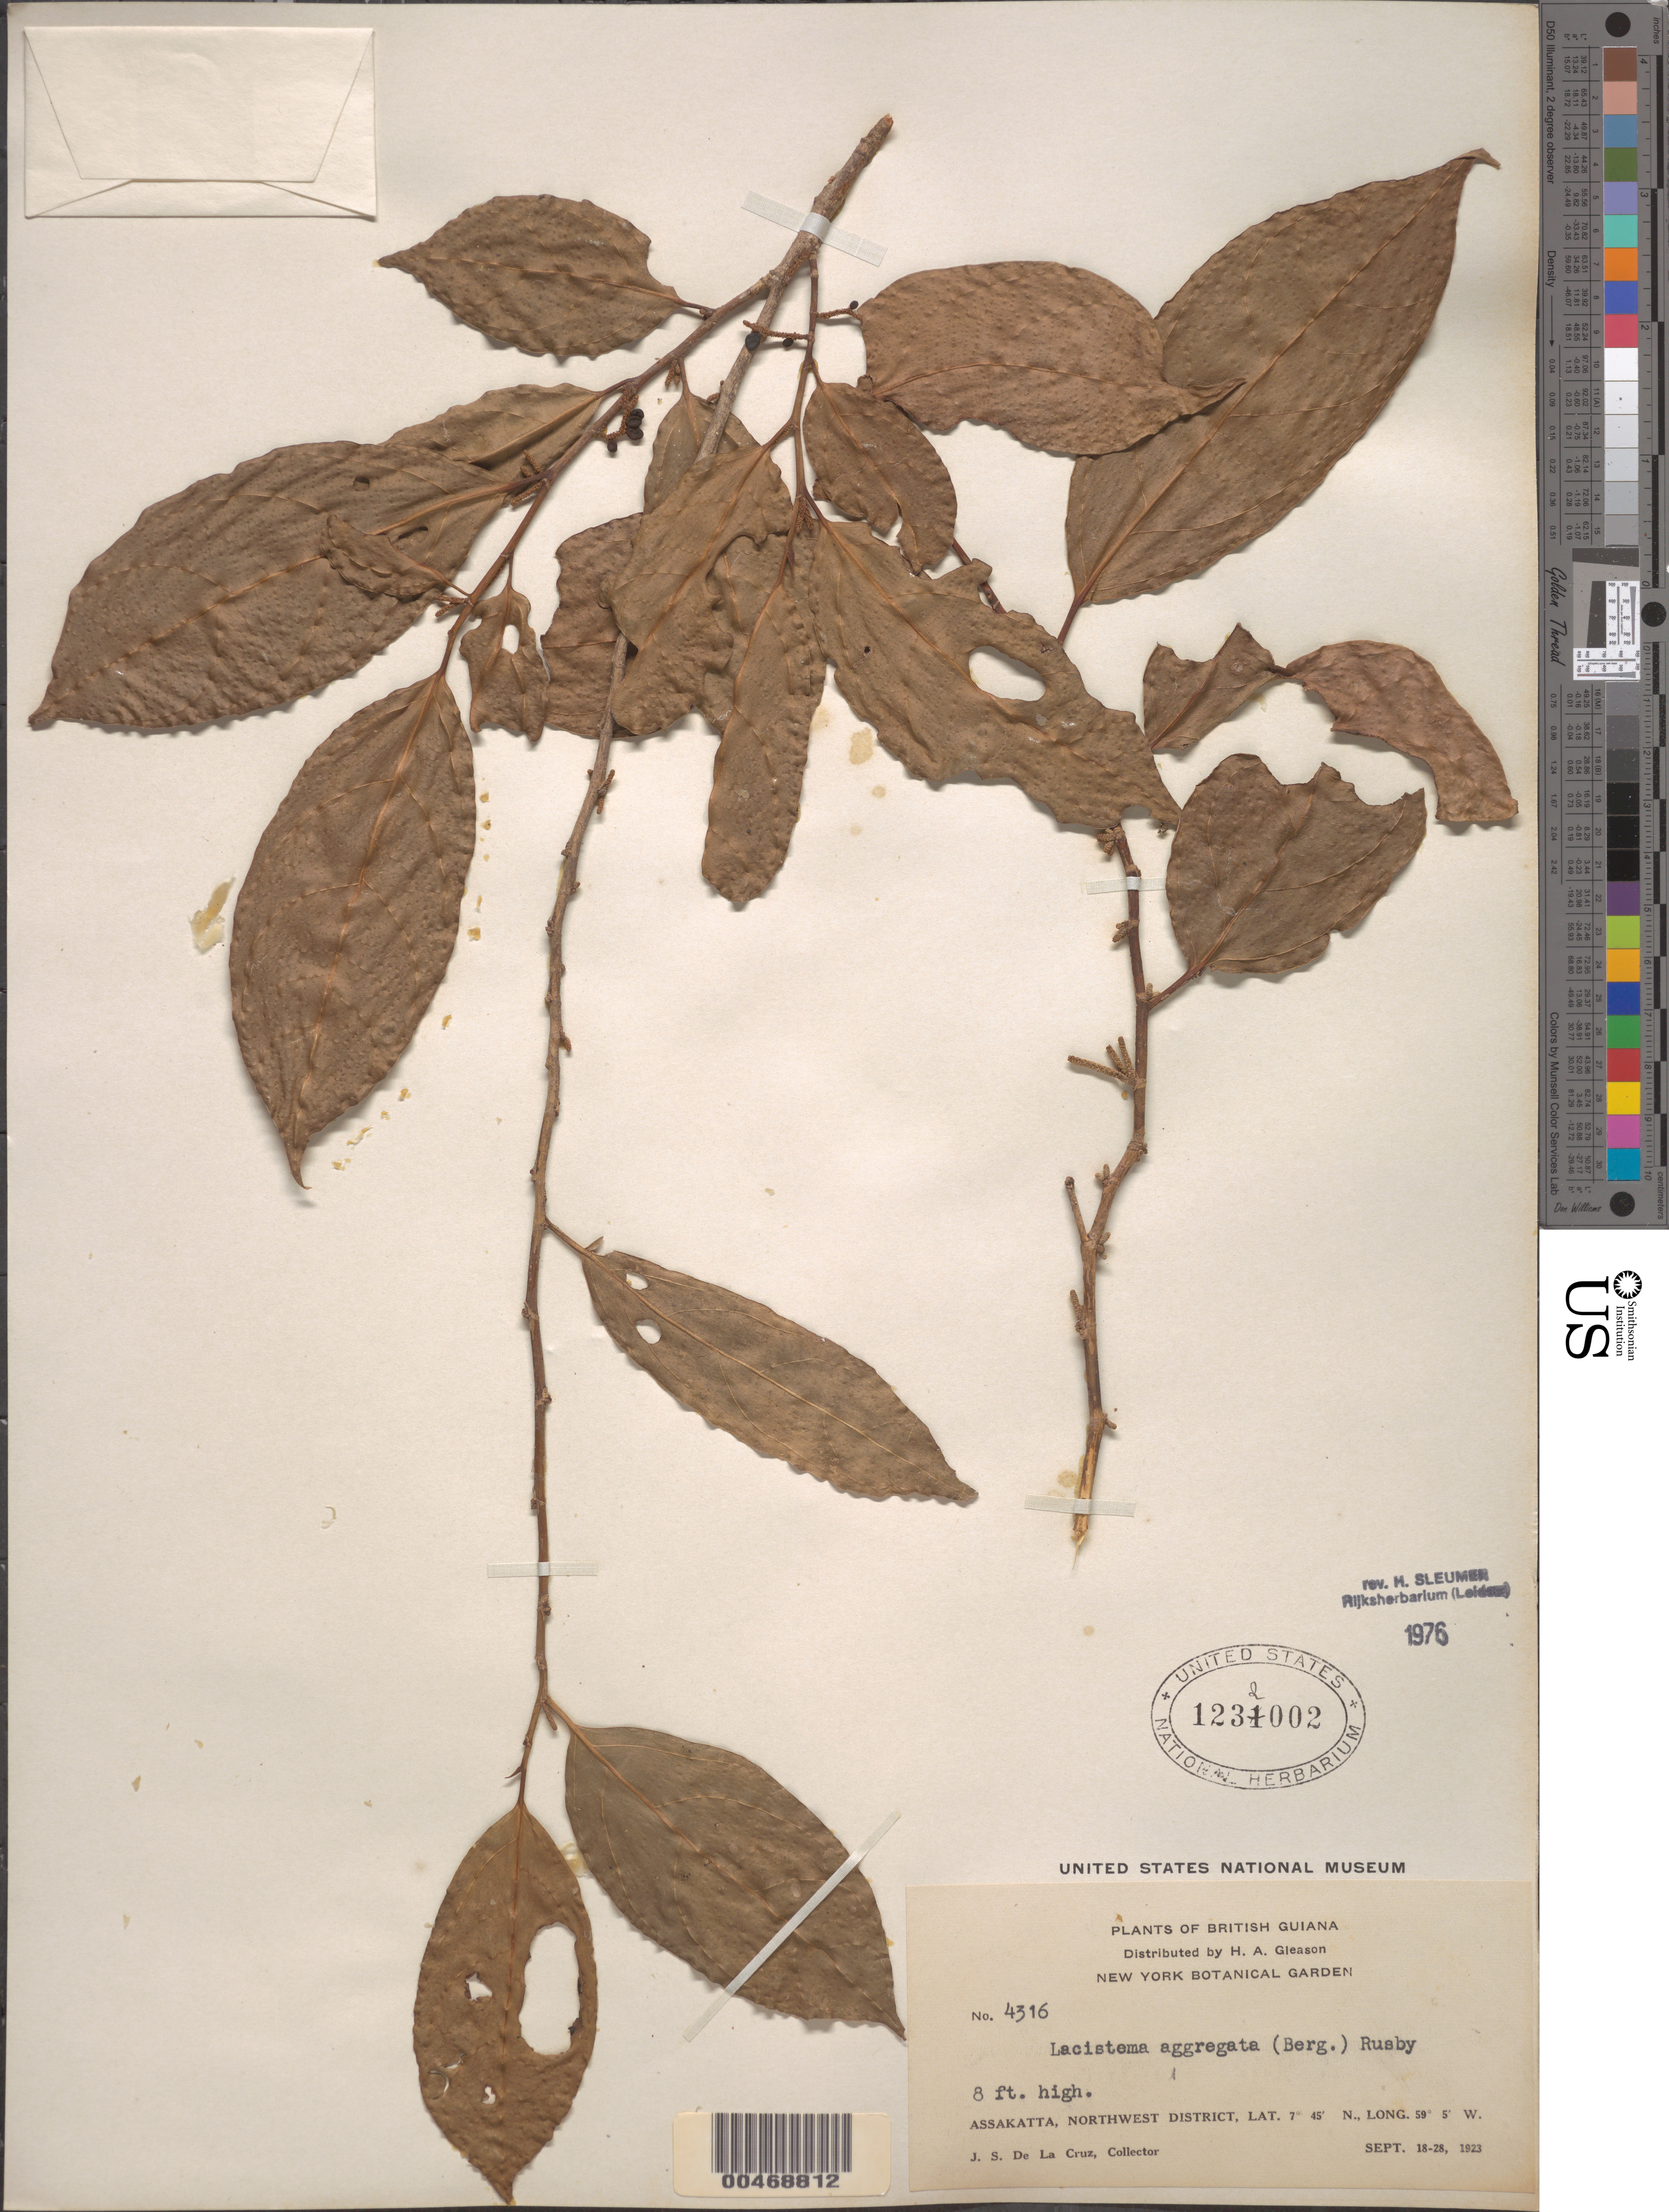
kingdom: Plantae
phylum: Tracheophyta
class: Magnoliopsida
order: Malpighiales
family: Lacistemataceae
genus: Lacistema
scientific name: Lacistema aggregatum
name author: (P.J. Bergius) Rusby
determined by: Sleumer, H. O.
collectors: J. S. de la Cruz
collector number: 4316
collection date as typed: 18-Sep-23 to 28-Sep-23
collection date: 1923-09-18/1923-09-28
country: Guyana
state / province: Barima-Waini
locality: Assakatta, NW District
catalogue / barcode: US 1232002